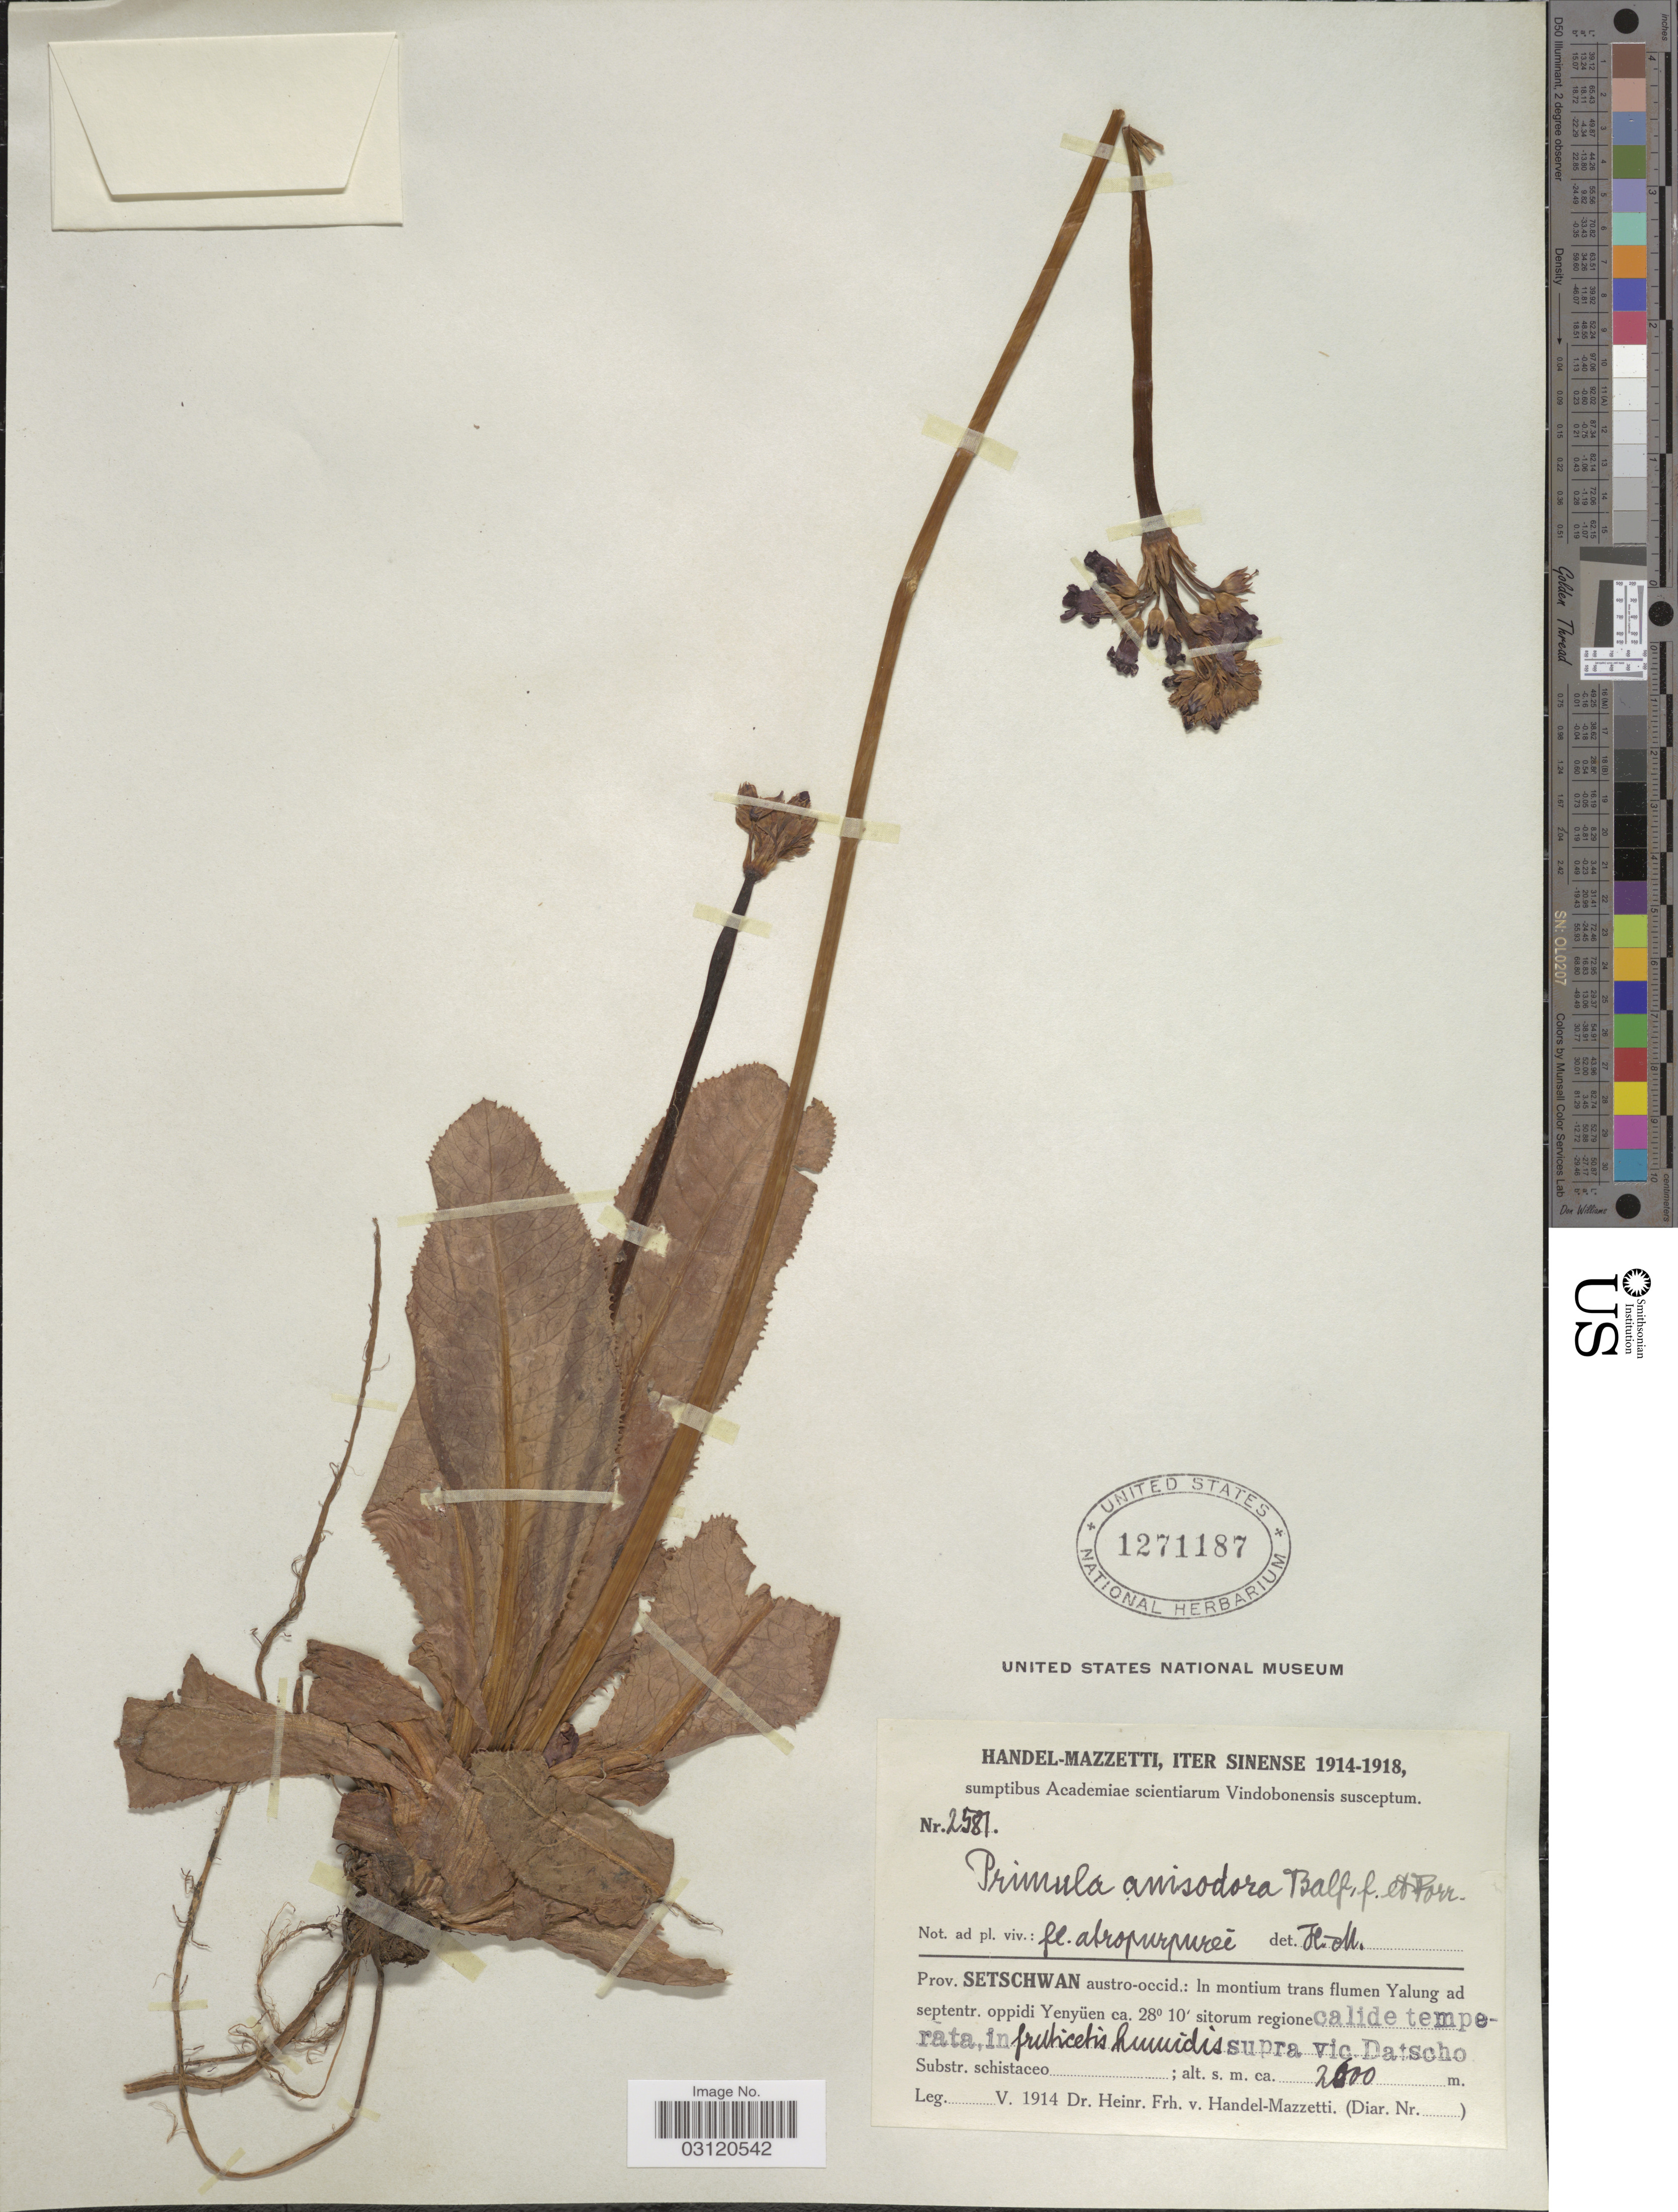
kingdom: Plantae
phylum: Tracheophyta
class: Magnoliopsida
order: Ericales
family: Primulaceae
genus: Primula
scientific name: Primula anisodora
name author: Balf. f. & Forrest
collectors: H. Handel-Mazzetti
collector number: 2581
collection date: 1914-05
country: China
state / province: Sichuan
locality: Prov. Setschwan austro-occid.: In montium trans flumen Yalung ad septentr. oppidi Yenyüen sitorum regione calide temperata, in fruticetis humidis supra vic. Datscho.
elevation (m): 2000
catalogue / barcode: US 1271187